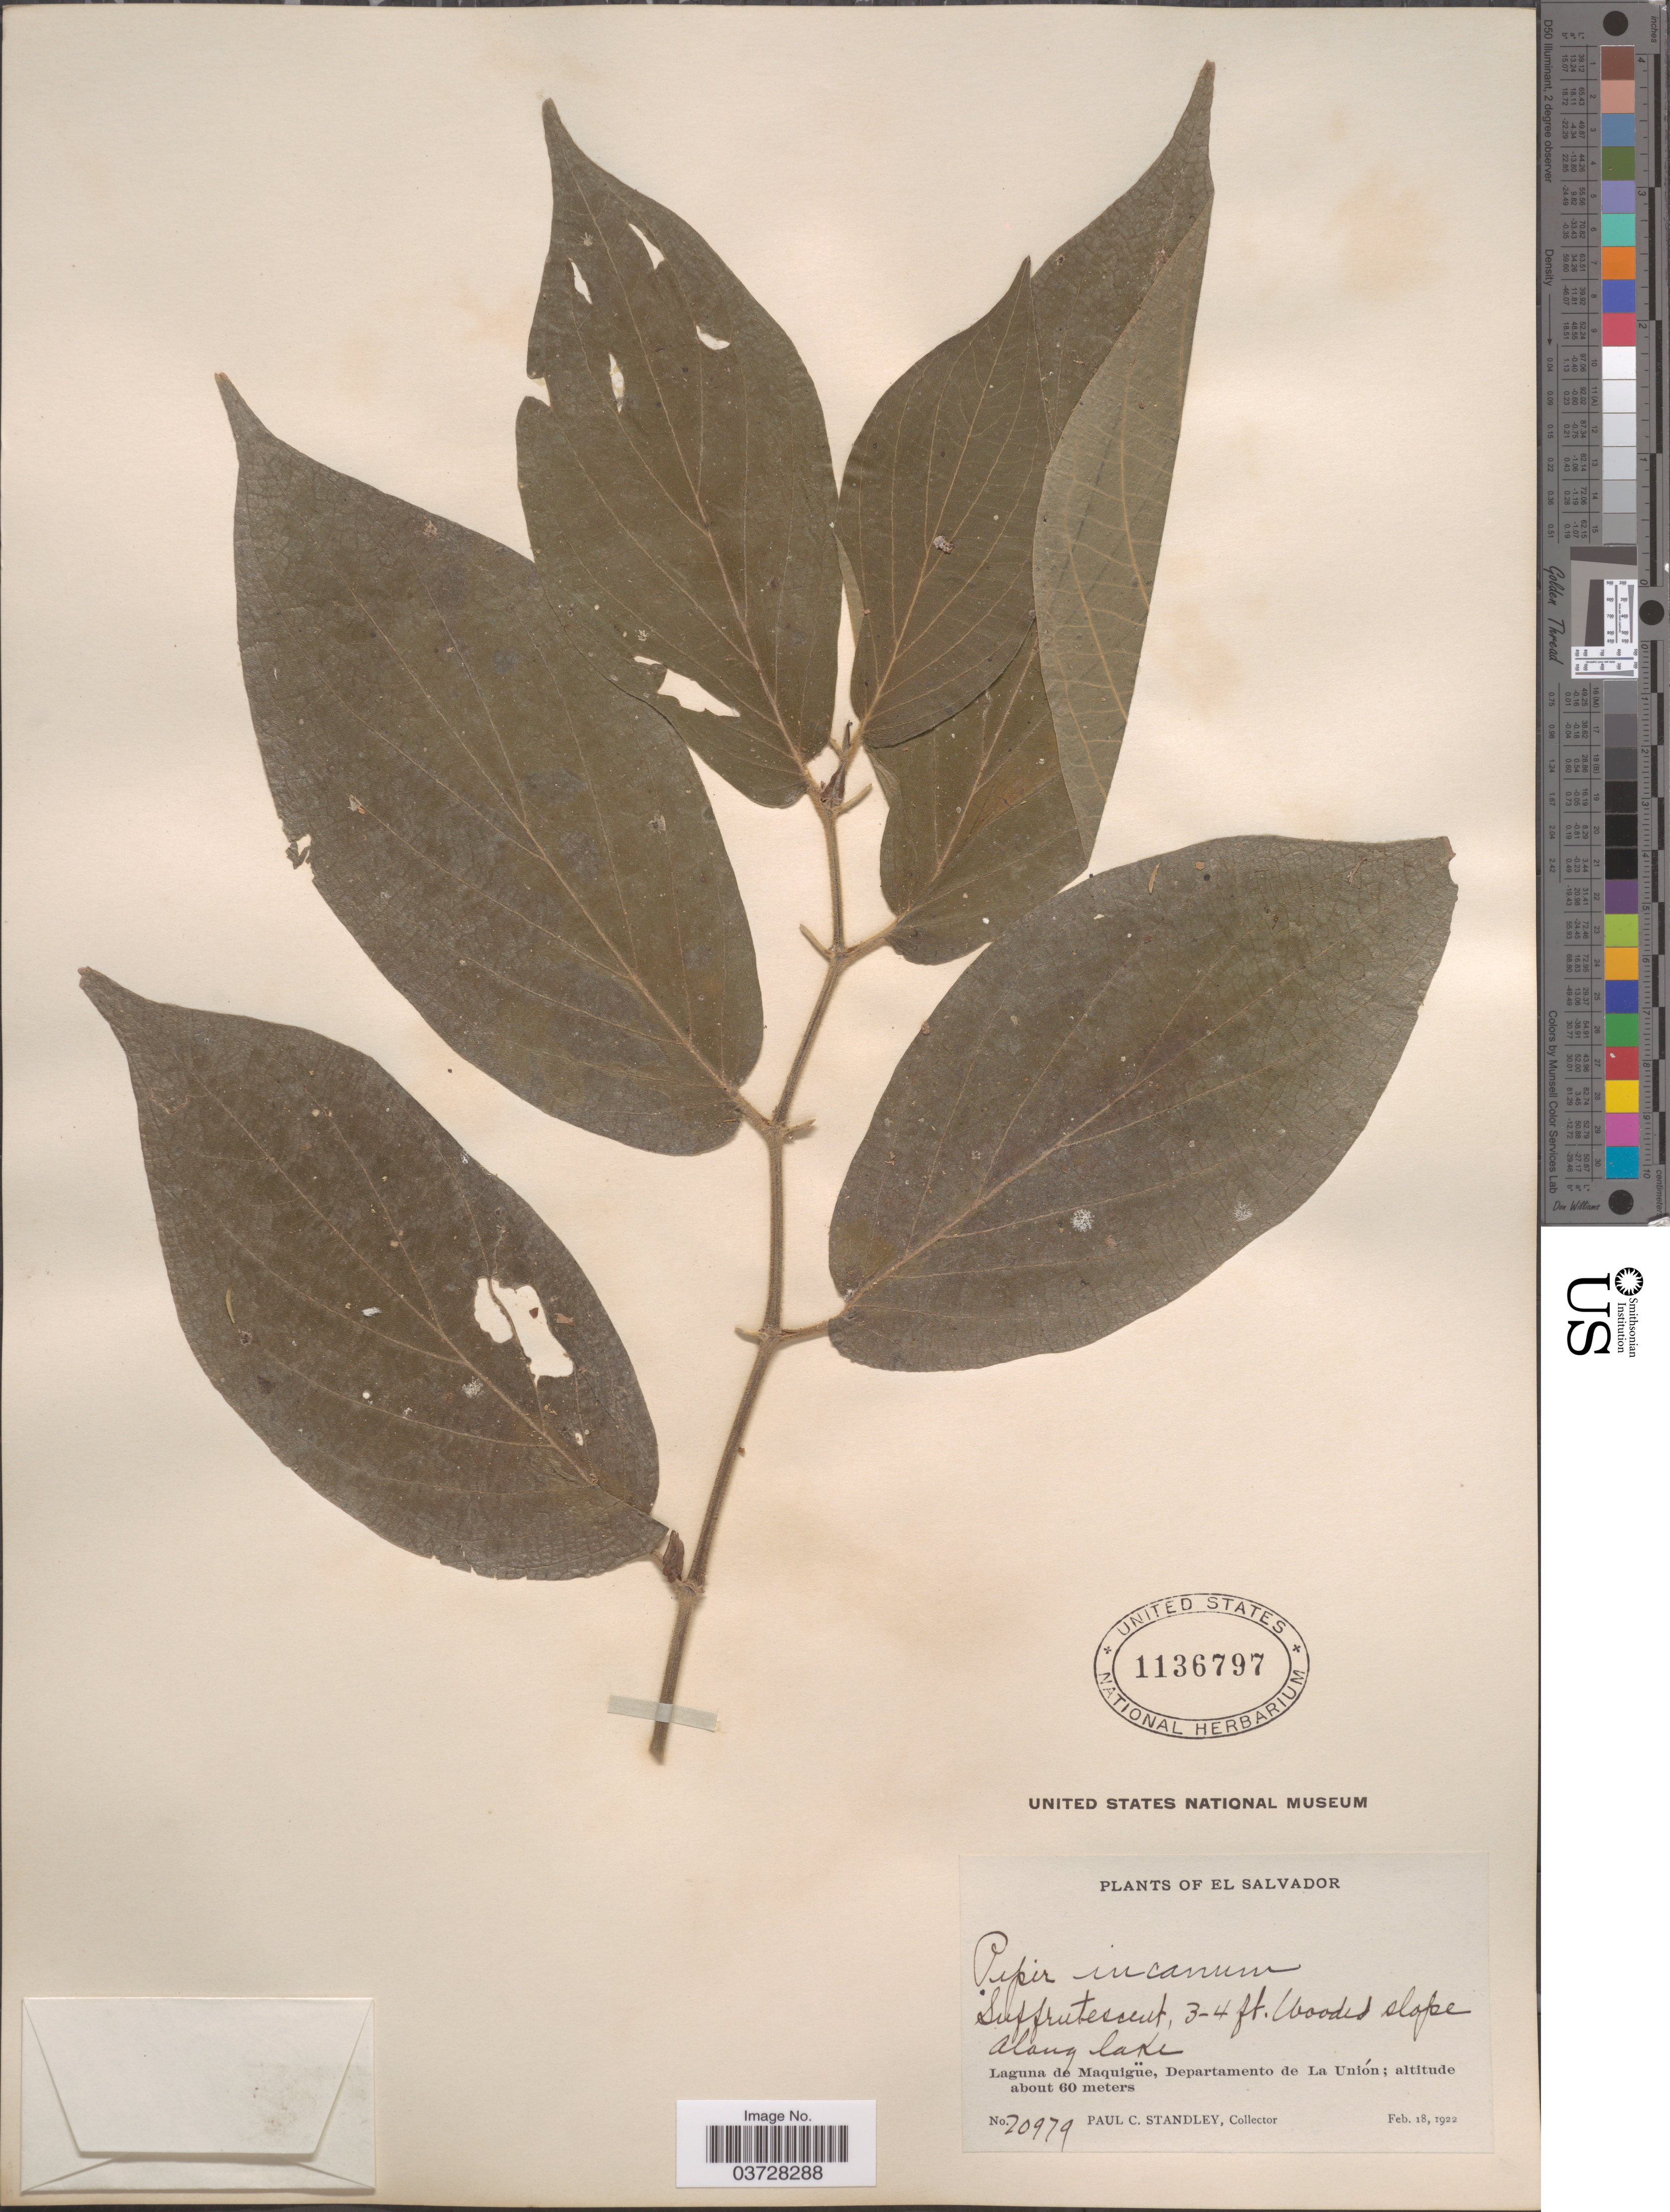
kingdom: Plantae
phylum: Tracheophyta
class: Magnoliopsida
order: Piperales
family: Piperaceae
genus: Piper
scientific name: Piper incanum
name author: Trel.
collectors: P. C. Standley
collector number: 20979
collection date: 1922-02-18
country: El Salvador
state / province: La Union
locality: Laguna de Maquigüe, Departamento de La Unión.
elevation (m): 60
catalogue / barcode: US 1136797